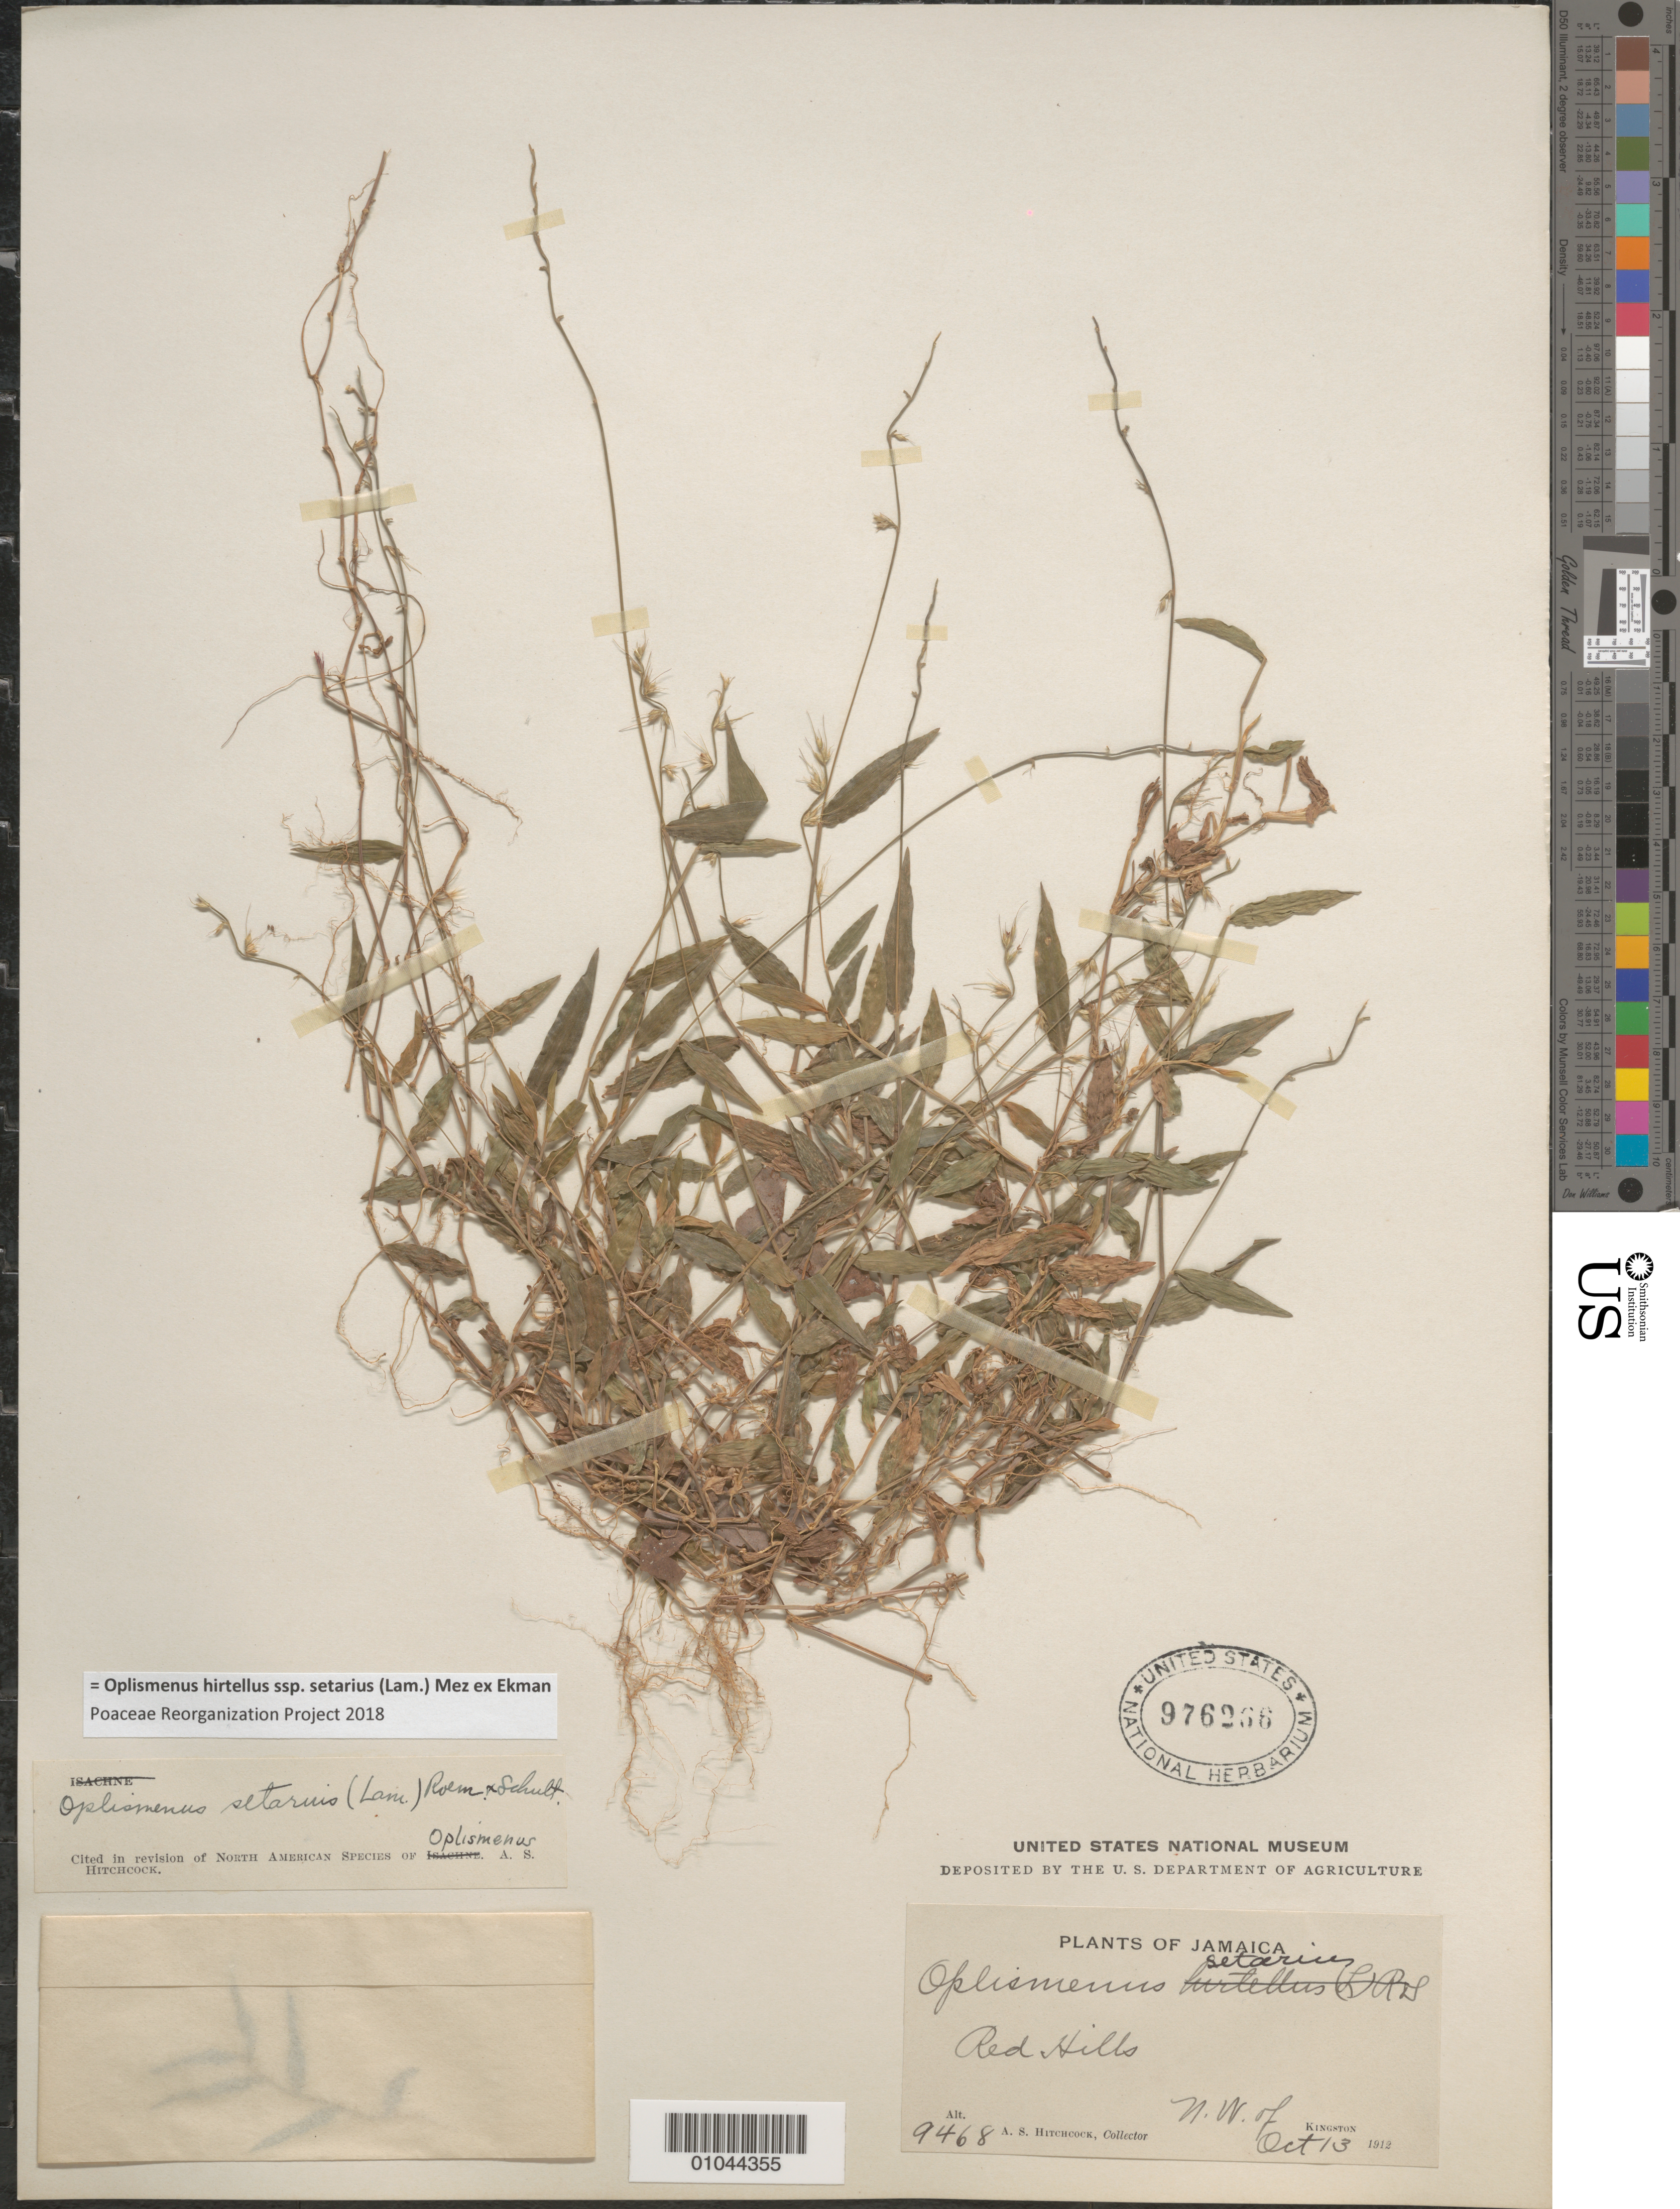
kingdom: Plantae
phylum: Tracheophyta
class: Liliopsida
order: Poales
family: Poaceae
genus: Oplismenus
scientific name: Oplismenus hirtellus subsp. setarius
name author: (Lam.) Mez ex Ekman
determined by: Poaceae Reorganization Project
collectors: A. S. Hitchcock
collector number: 9468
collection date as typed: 13 Oct 1912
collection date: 1912-10-13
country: Jamaica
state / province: Kingston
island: Jamaica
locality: Red Hills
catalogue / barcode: US 976266